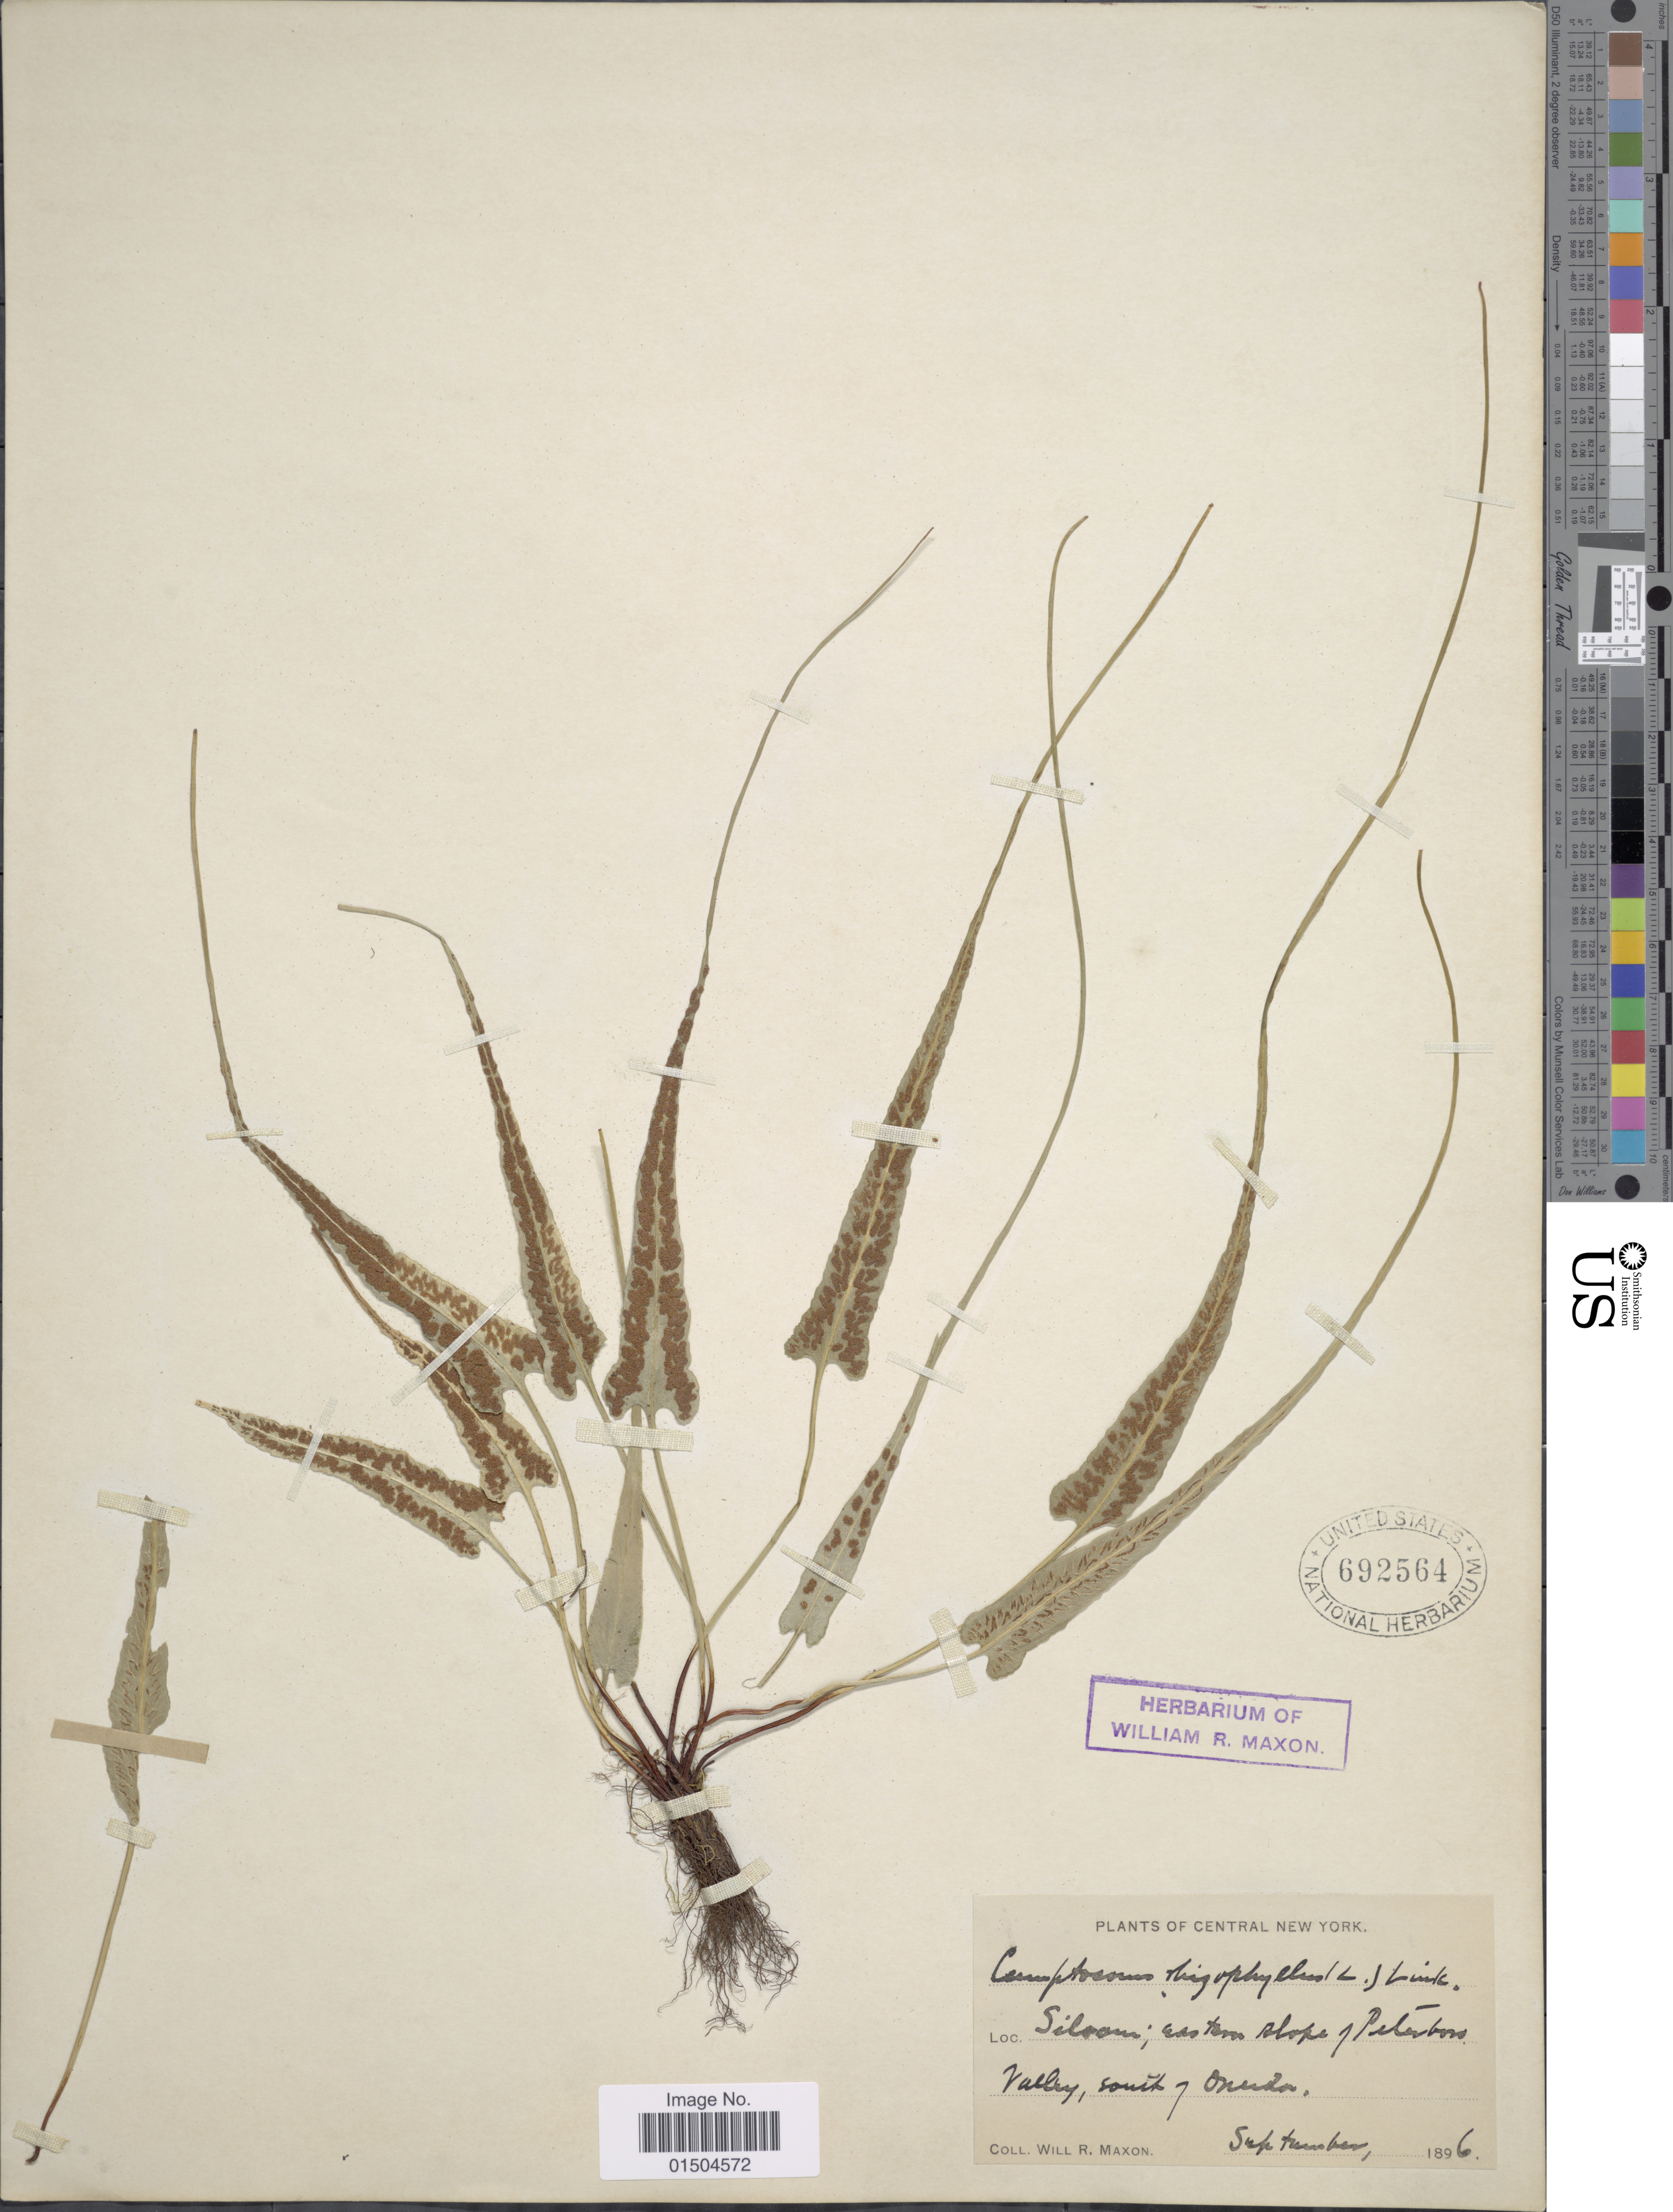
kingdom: Plantae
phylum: Tracheophyta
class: Polypodiopsida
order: Polypodiales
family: Aspleniaceae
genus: Asplenium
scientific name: Asplenium rhizophyllum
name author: L.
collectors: W. R. Maxon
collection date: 1896-09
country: United States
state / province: New York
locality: Central New York. Siloam, Eastern slope of Peterboro Valley, south of Oneida.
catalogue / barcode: US 692564